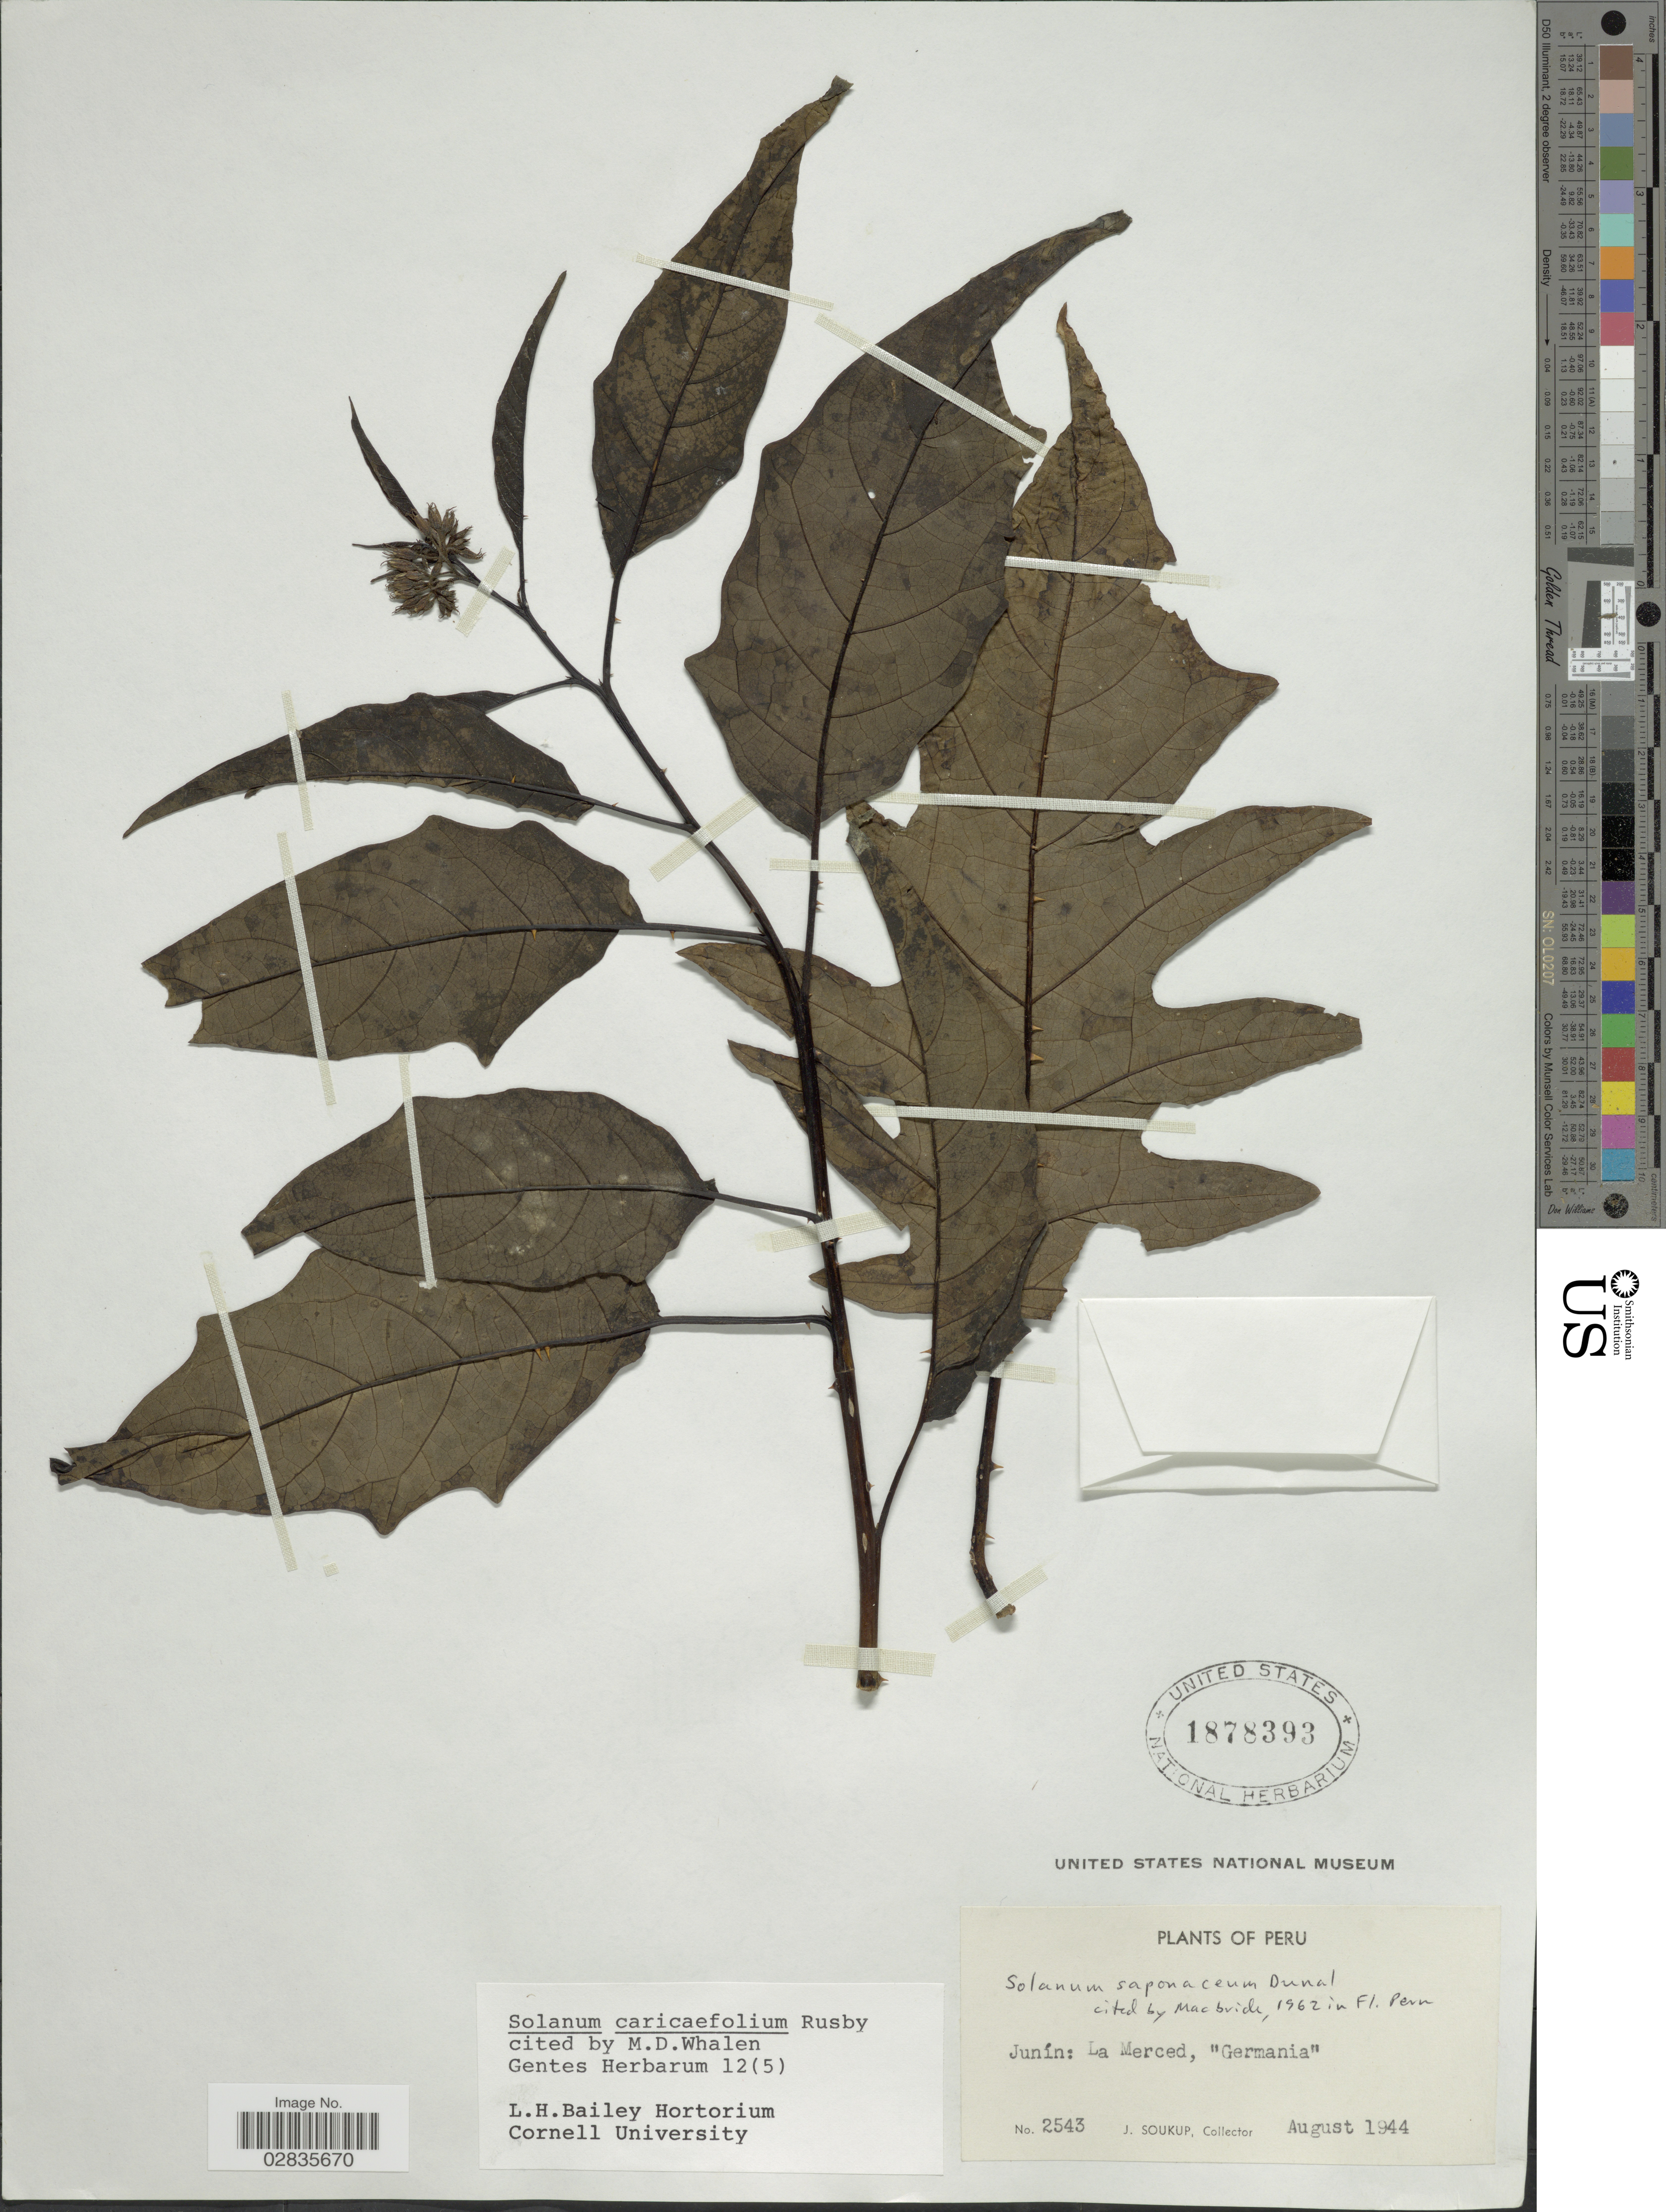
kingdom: Plantae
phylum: Tracheophyta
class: Magnoliopsida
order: Solanales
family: Solanaceae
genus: Solanum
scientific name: Solanum caricaefolium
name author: Rusby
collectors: J. Soukup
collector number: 2543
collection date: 1944-08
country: Peru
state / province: Junín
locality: La Merced, "Germania".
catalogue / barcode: US 1878393